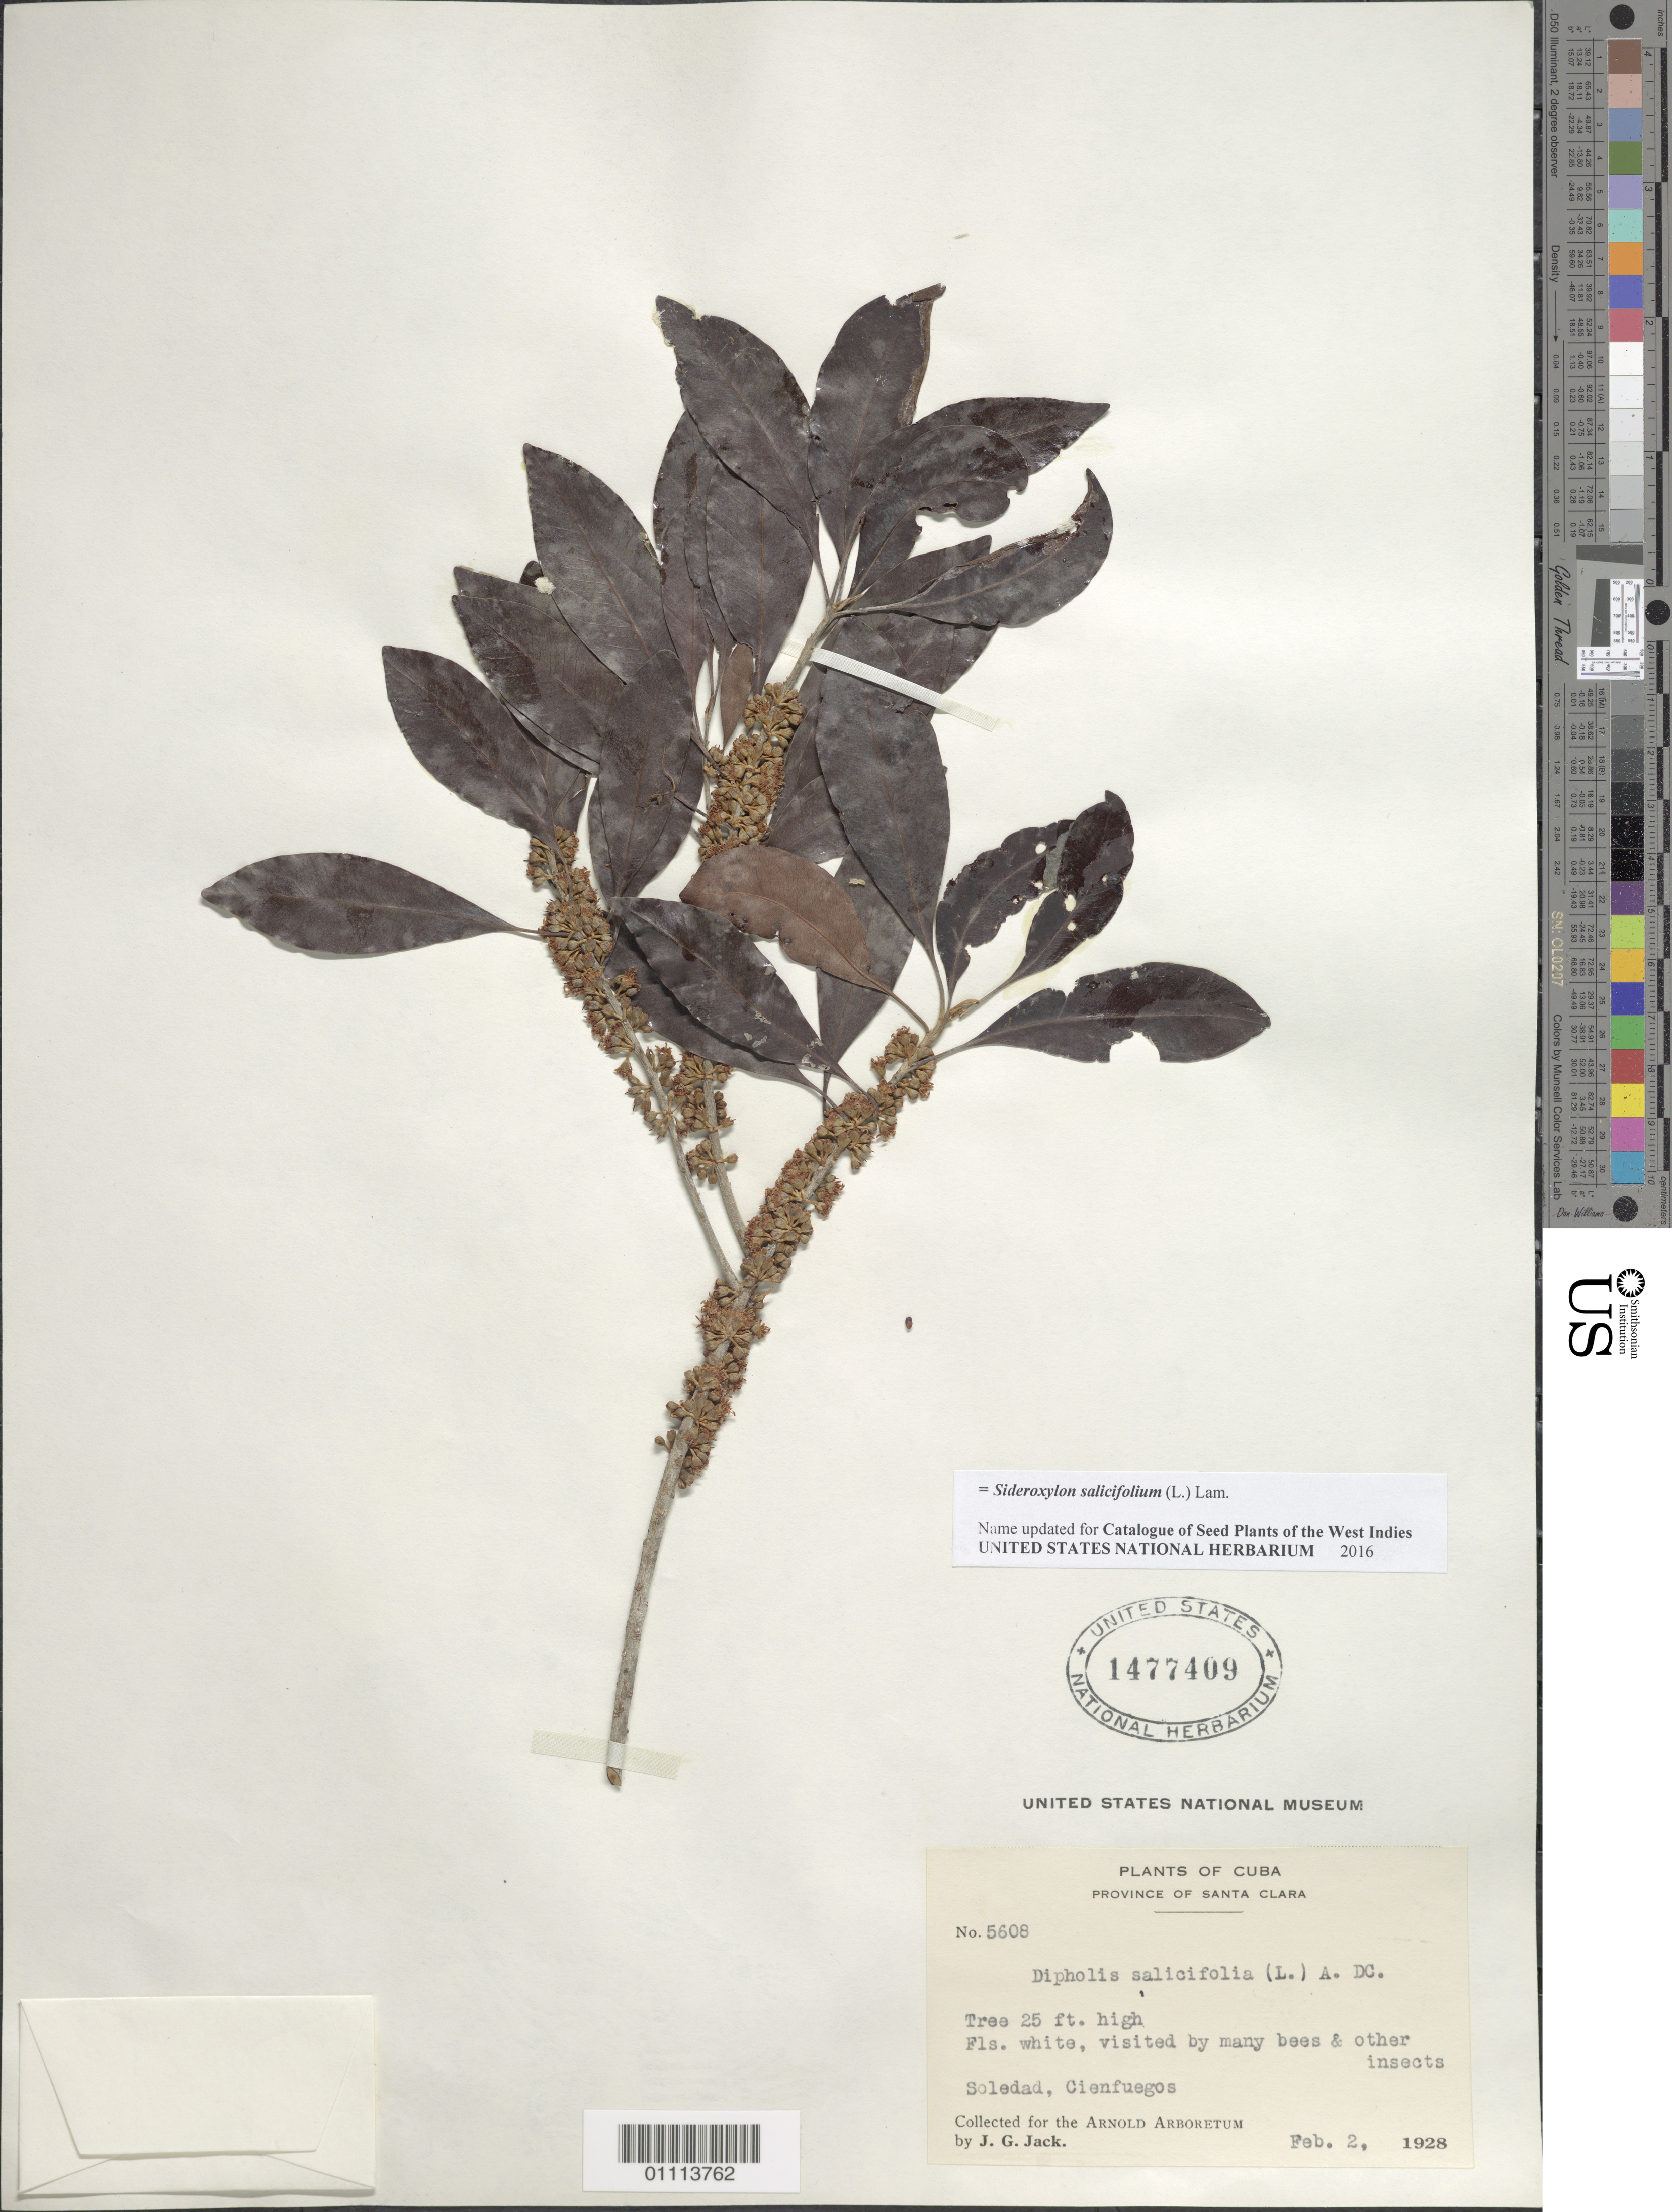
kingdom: Plantae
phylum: Tracheophyta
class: Magnoliopsida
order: Ericales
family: Sapotaceae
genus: Dipholis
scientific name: Dipholis salicifolia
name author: (L.) A. DC.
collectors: J. G. Jack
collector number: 5608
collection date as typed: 02 Feb 1928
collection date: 1928-02-02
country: Cuba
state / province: Cienfuegos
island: Cuba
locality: Soledad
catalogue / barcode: US 1477409